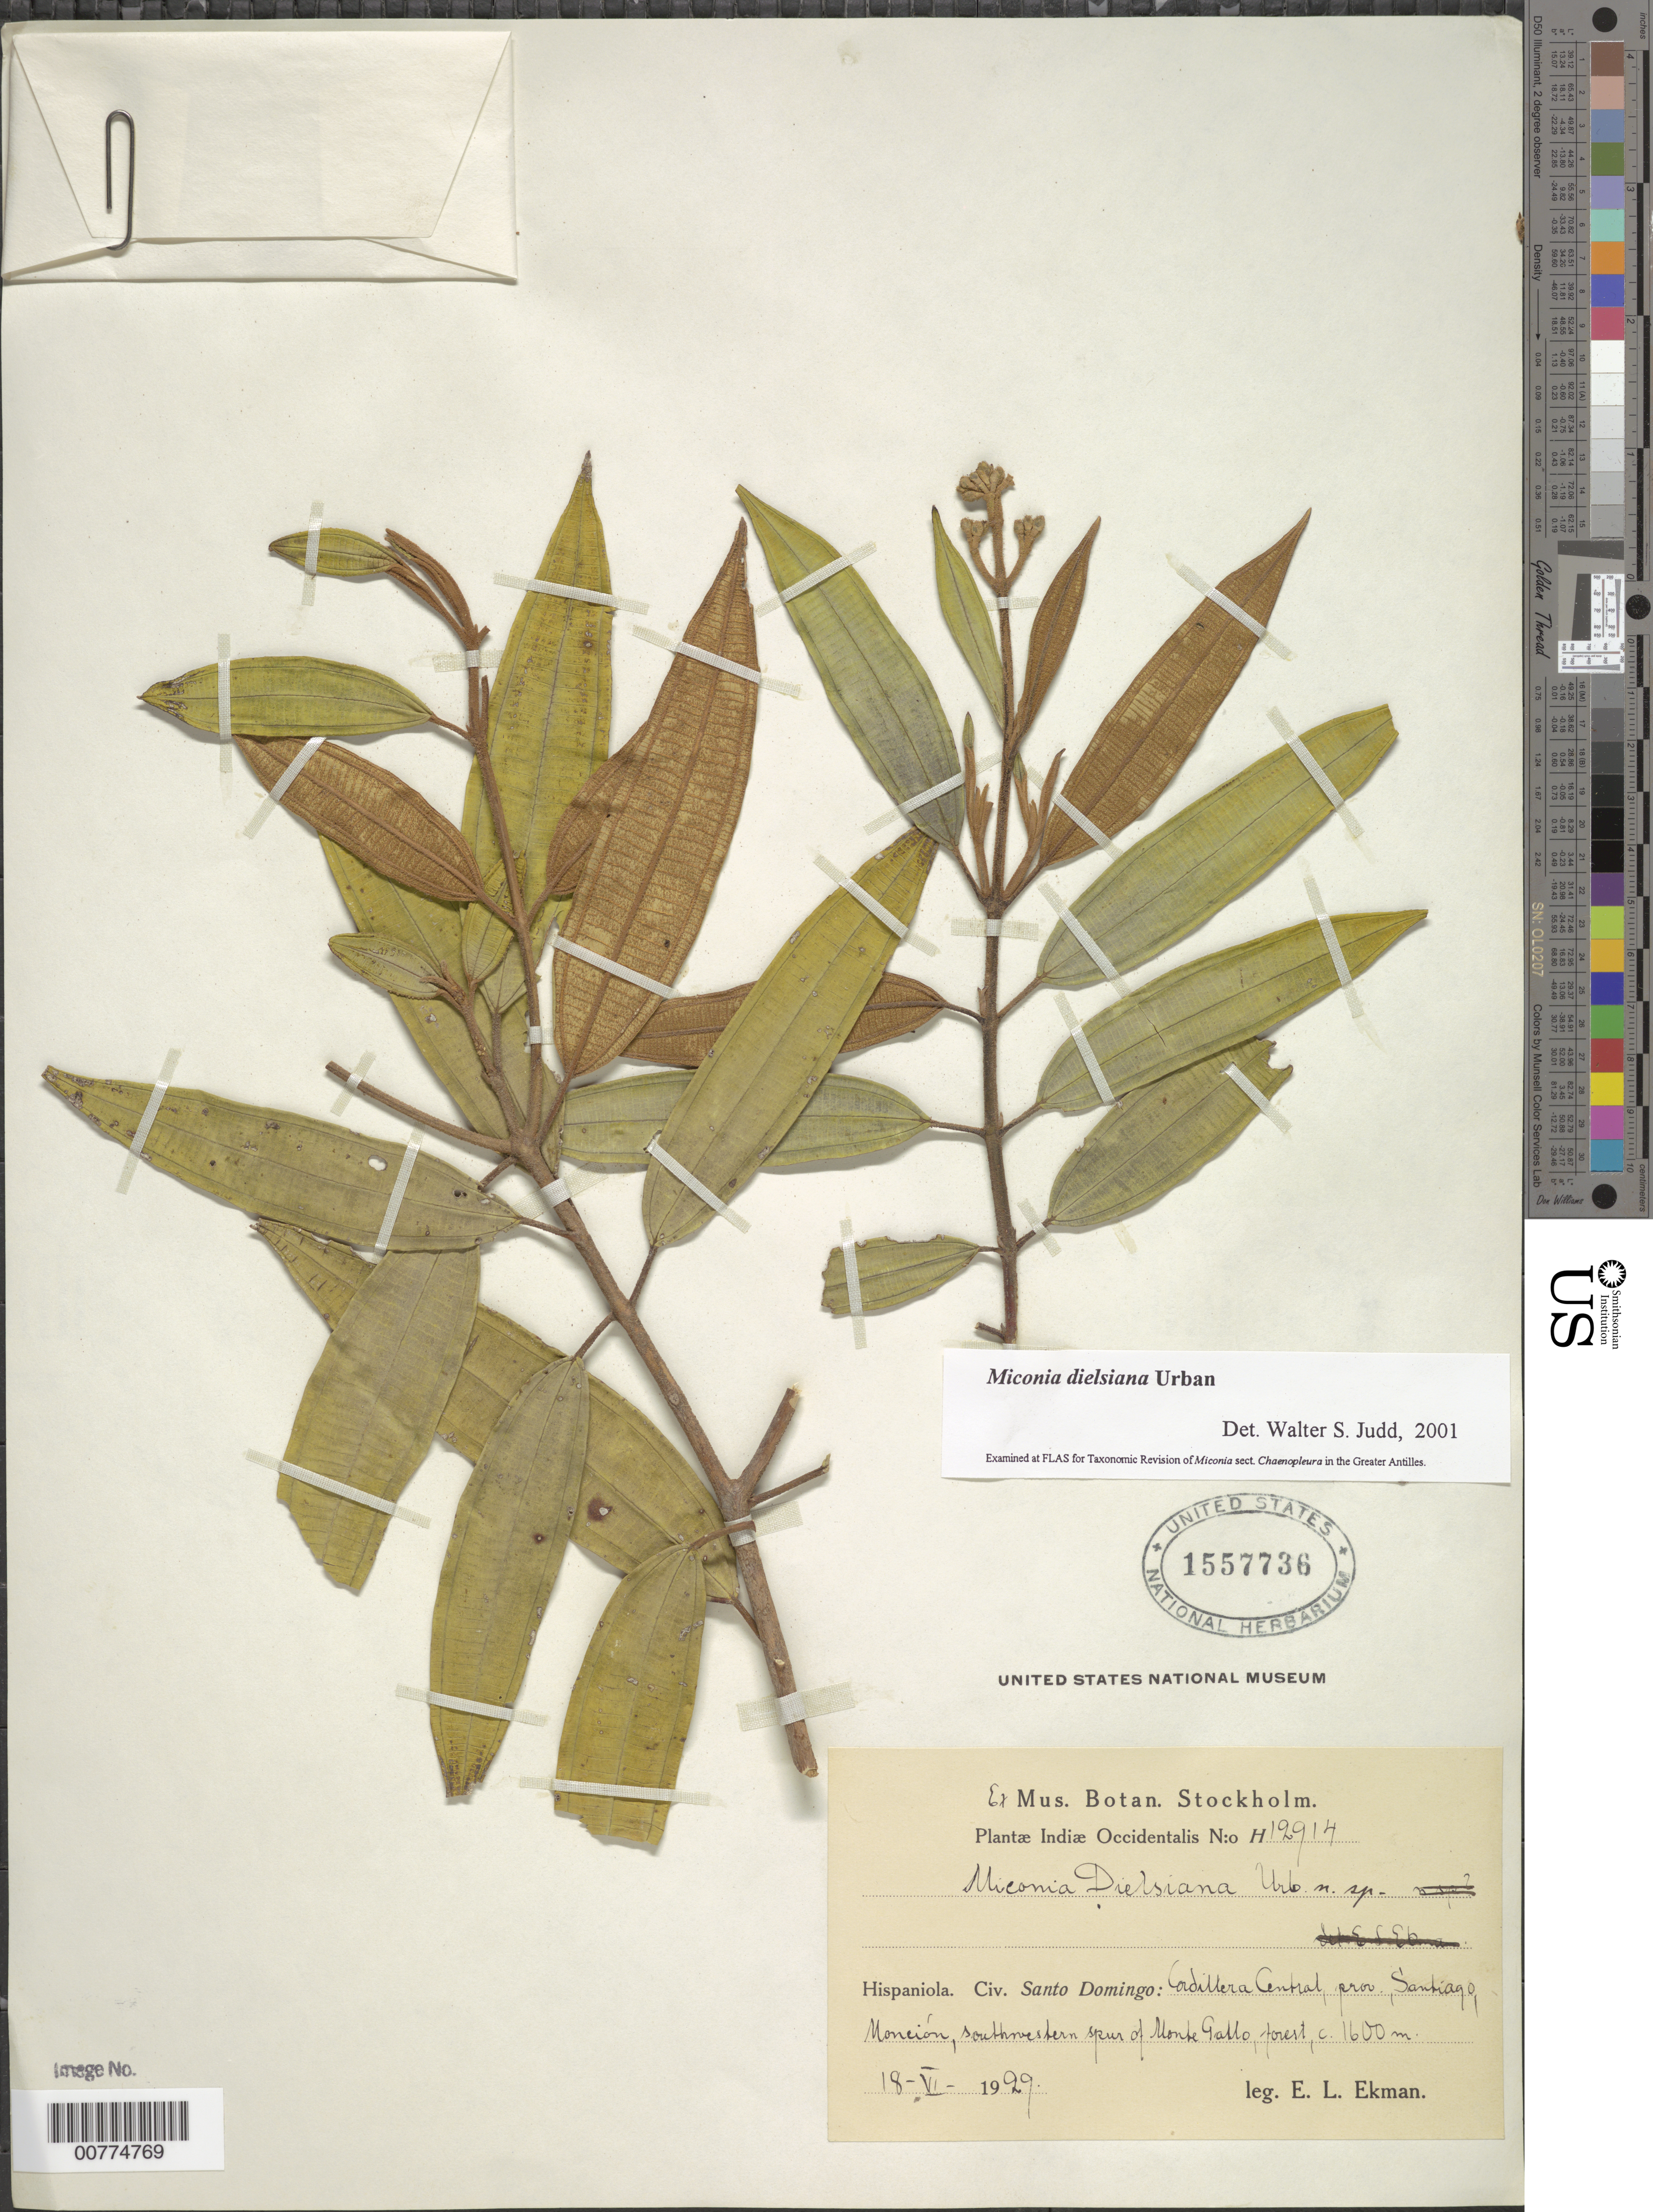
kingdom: Plantae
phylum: Tracheophyta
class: Magnoliopsida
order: Myrtales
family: Melastomataceae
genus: Miconia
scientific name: Miconia dielsiana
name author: Urb.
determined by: Judd, Walter S.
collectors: E. L. Ekman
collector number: H 12914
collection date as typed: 18 Jun 1929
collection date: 1929-06-18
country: Dominican Republic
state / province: Santiago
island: Hispaniola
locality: Cordillera Central, Monción, southwestern spur of Monte Gallo.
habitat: Forest.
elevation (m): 1600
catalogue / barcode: US 1557736